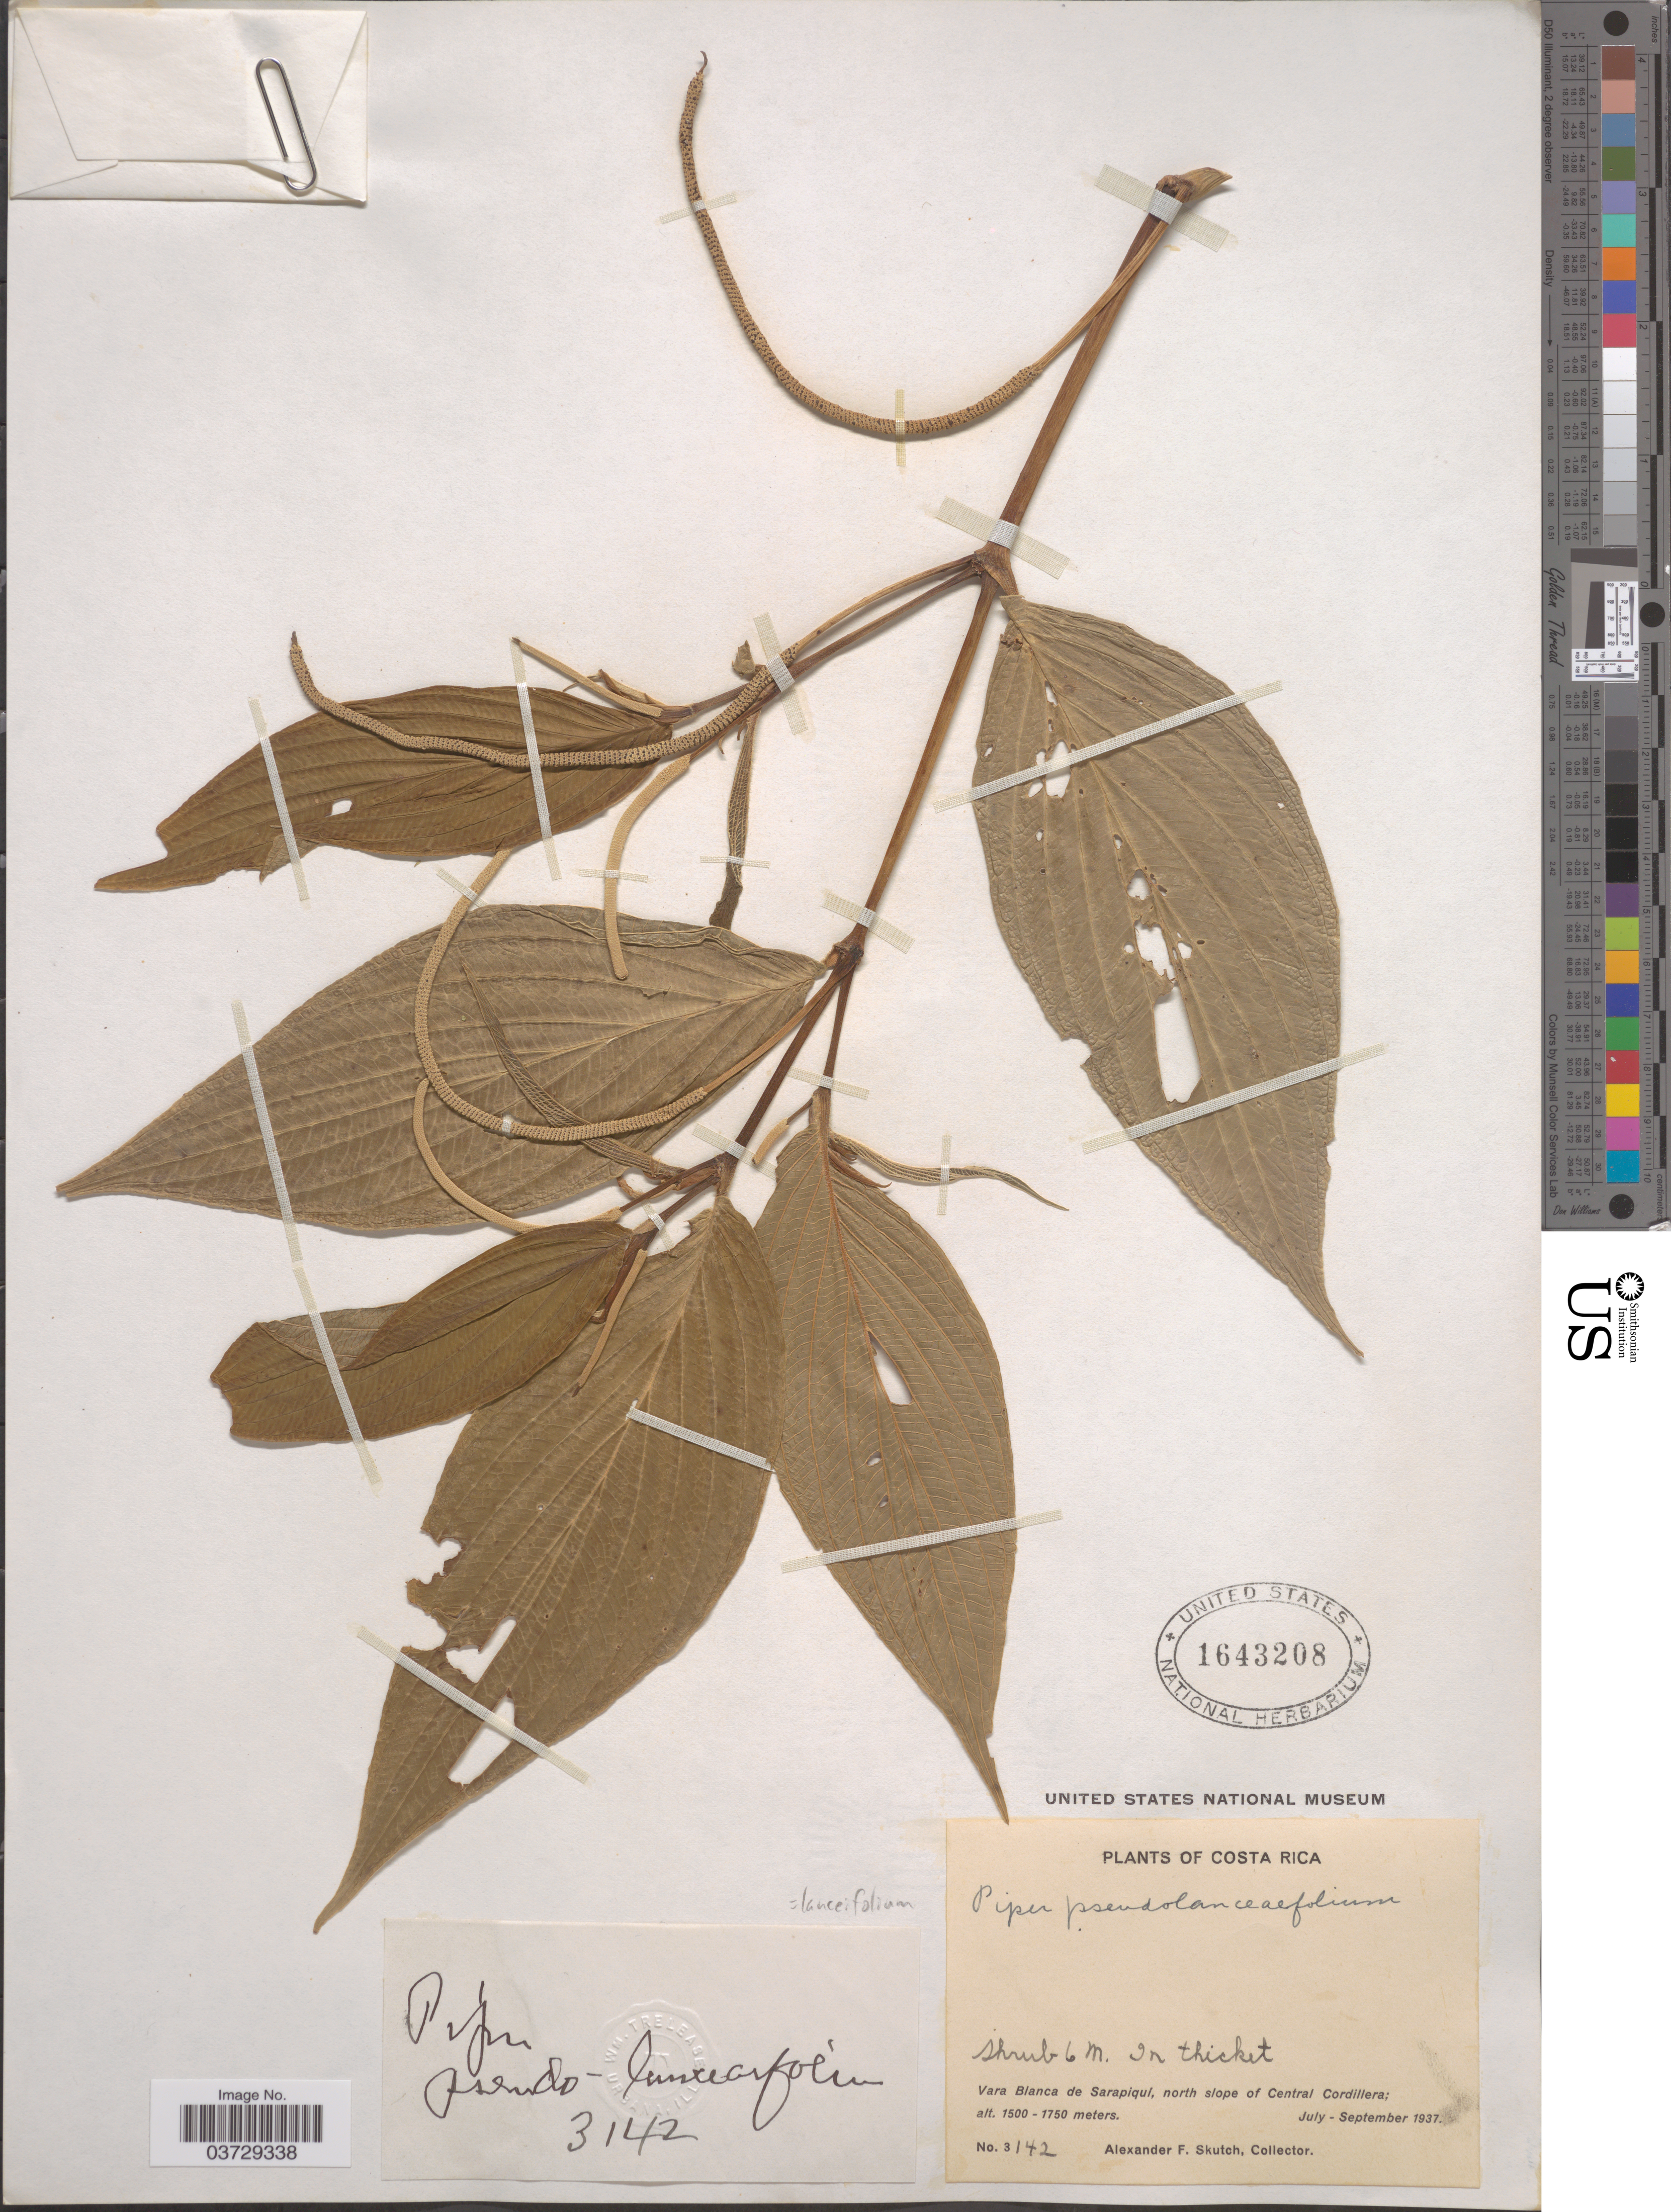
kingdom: Plantae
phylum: Tracheophyta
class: Magnoliopsida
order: Piperales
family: Piperaceae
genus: Piper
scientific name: Piper lanceifolium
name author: Kunth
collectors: A. F. Skutch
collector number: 3142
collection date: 1937-07/1937-09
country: Costa Rica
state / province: Heredia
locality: Vara Blanca de Sarapiquí, north slope of Central Cordillera.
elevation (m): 1500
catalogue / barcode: US 1643208